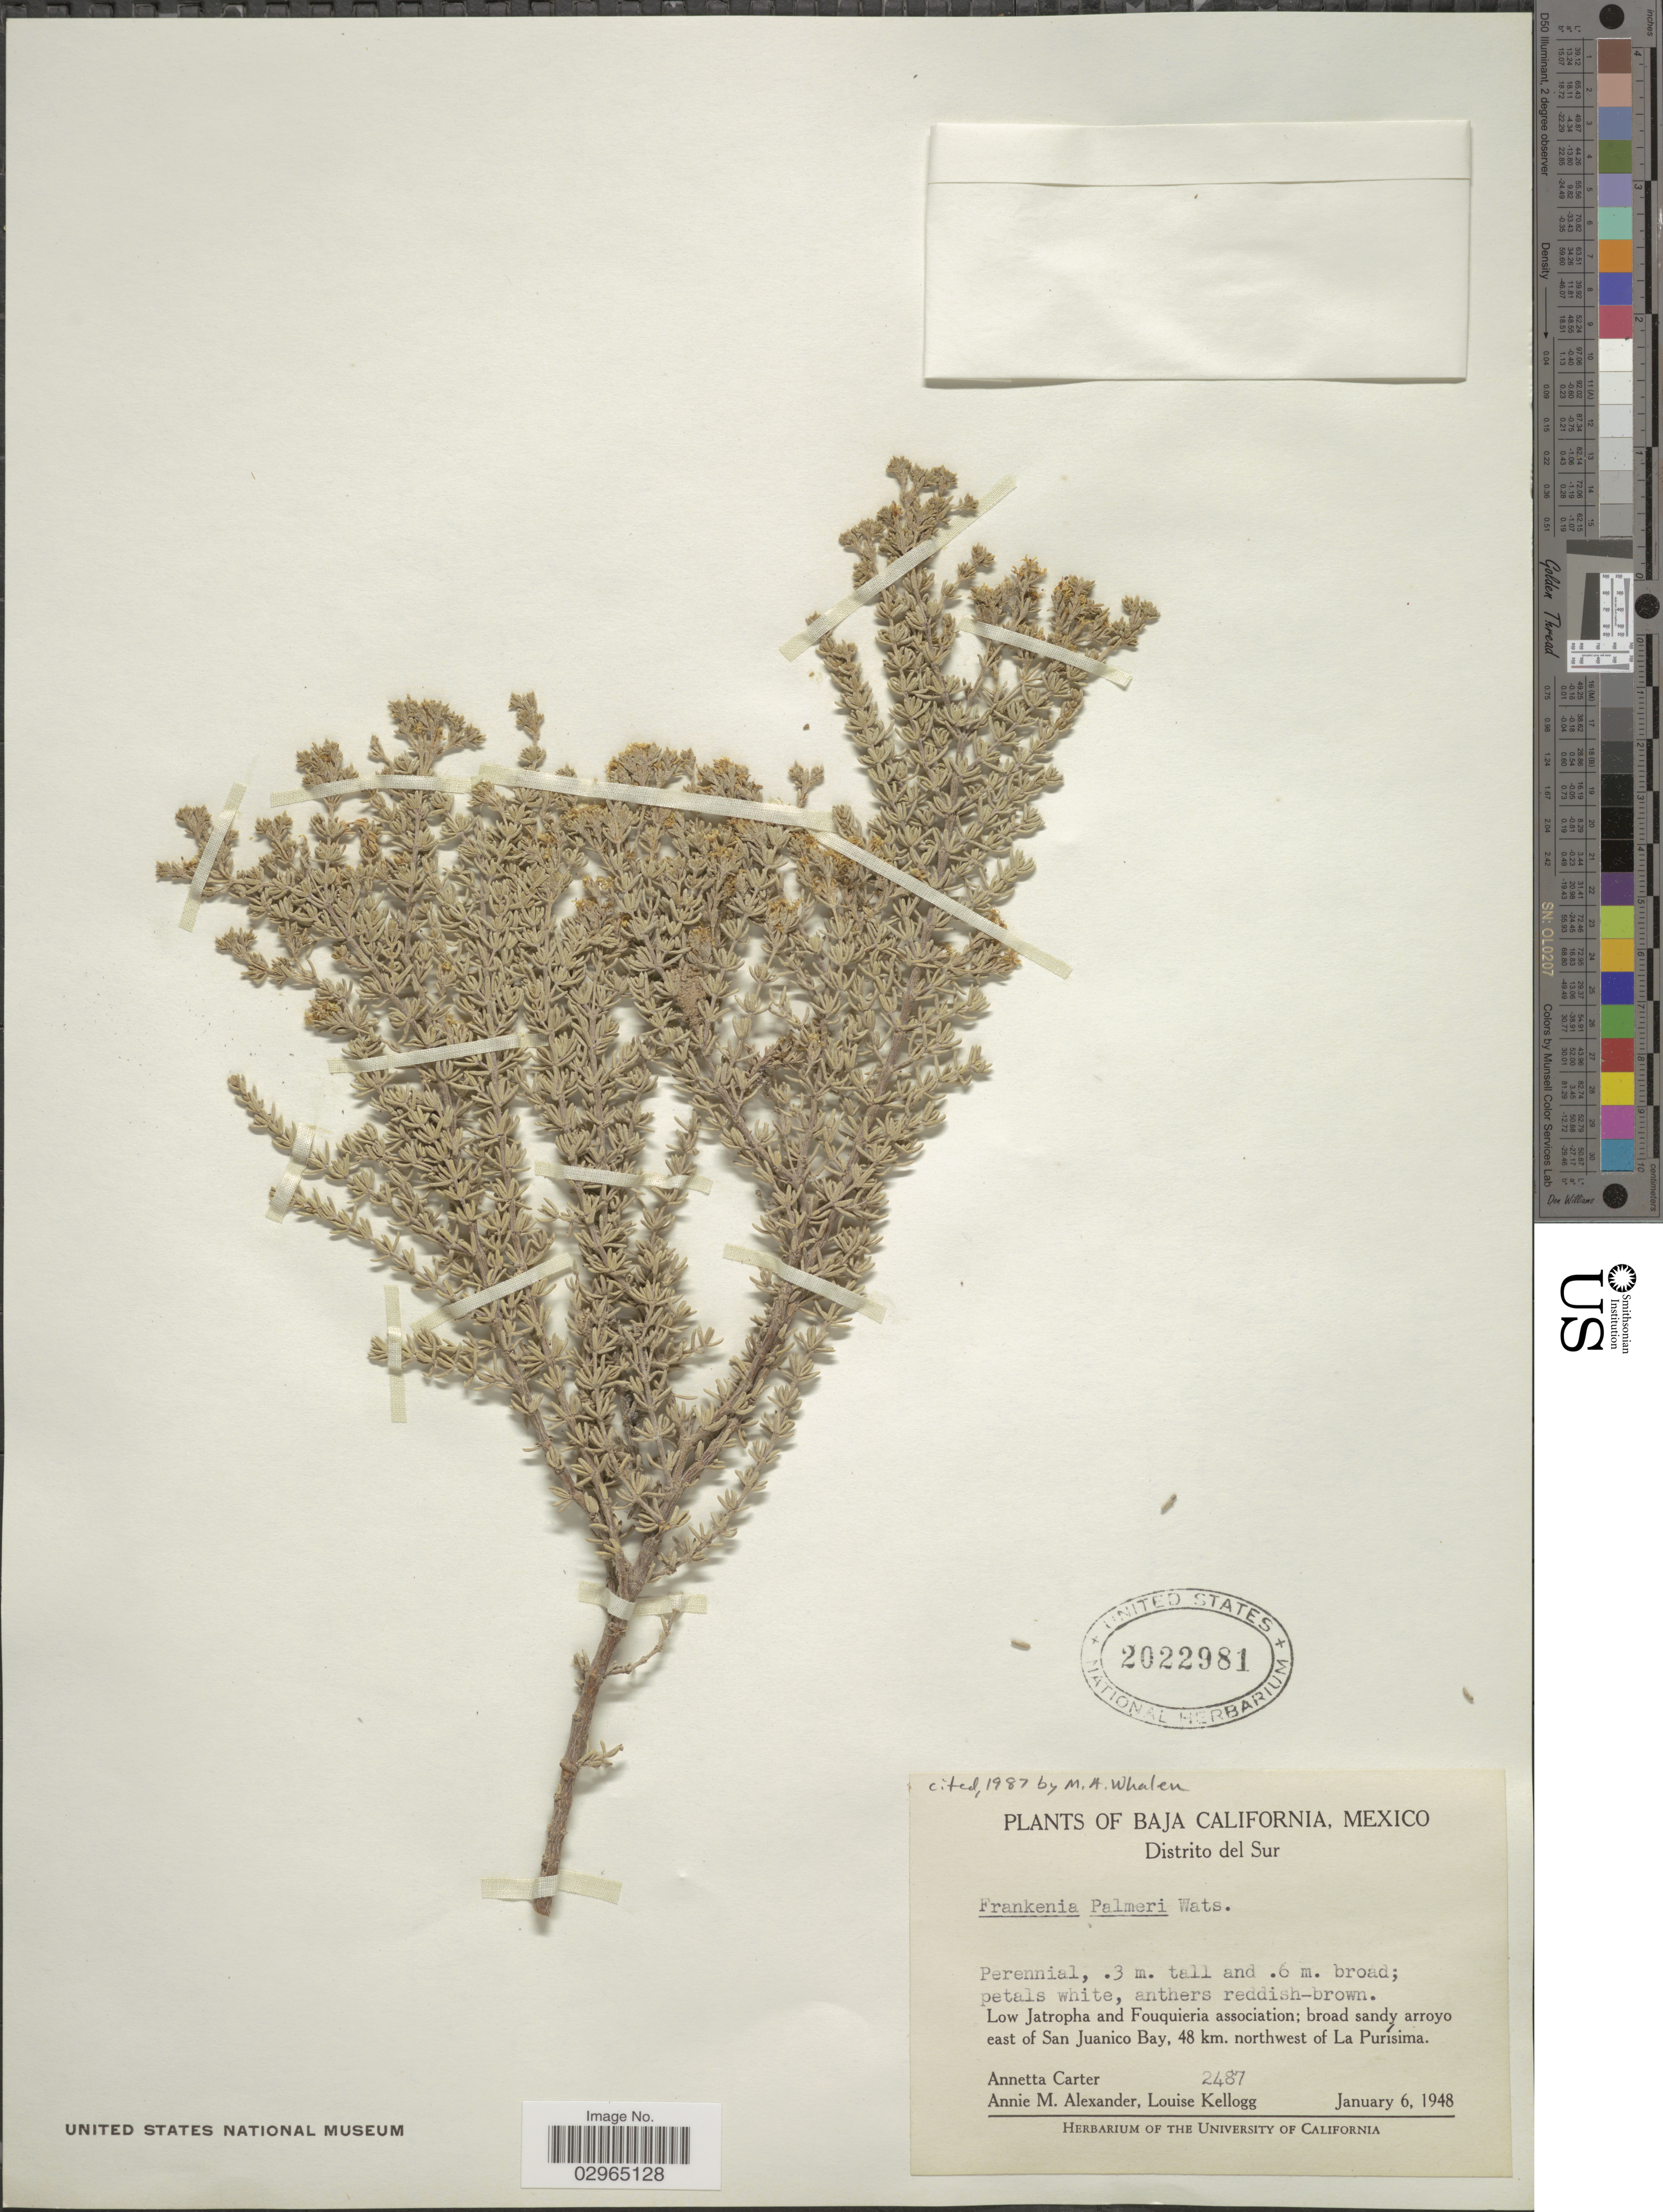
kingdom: Plantae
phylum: Tracheophyta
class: Magnoliopsida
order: Caryophyllales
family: Frankeniaceae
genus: Frankenia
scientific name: Frankenia palmeri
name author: S. Watson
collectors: A. Carter, A. M. Alexander & L. Kellog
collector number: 2487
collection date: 1948-01-06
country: Mexico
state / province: Baja California Sur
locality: Distrito del Sur. Low Jatropha and Fouquieria association; broad sandy arroyo east of San Juanico Bay, 48 km. northwest of La Purísima.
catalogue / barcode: US 2022981